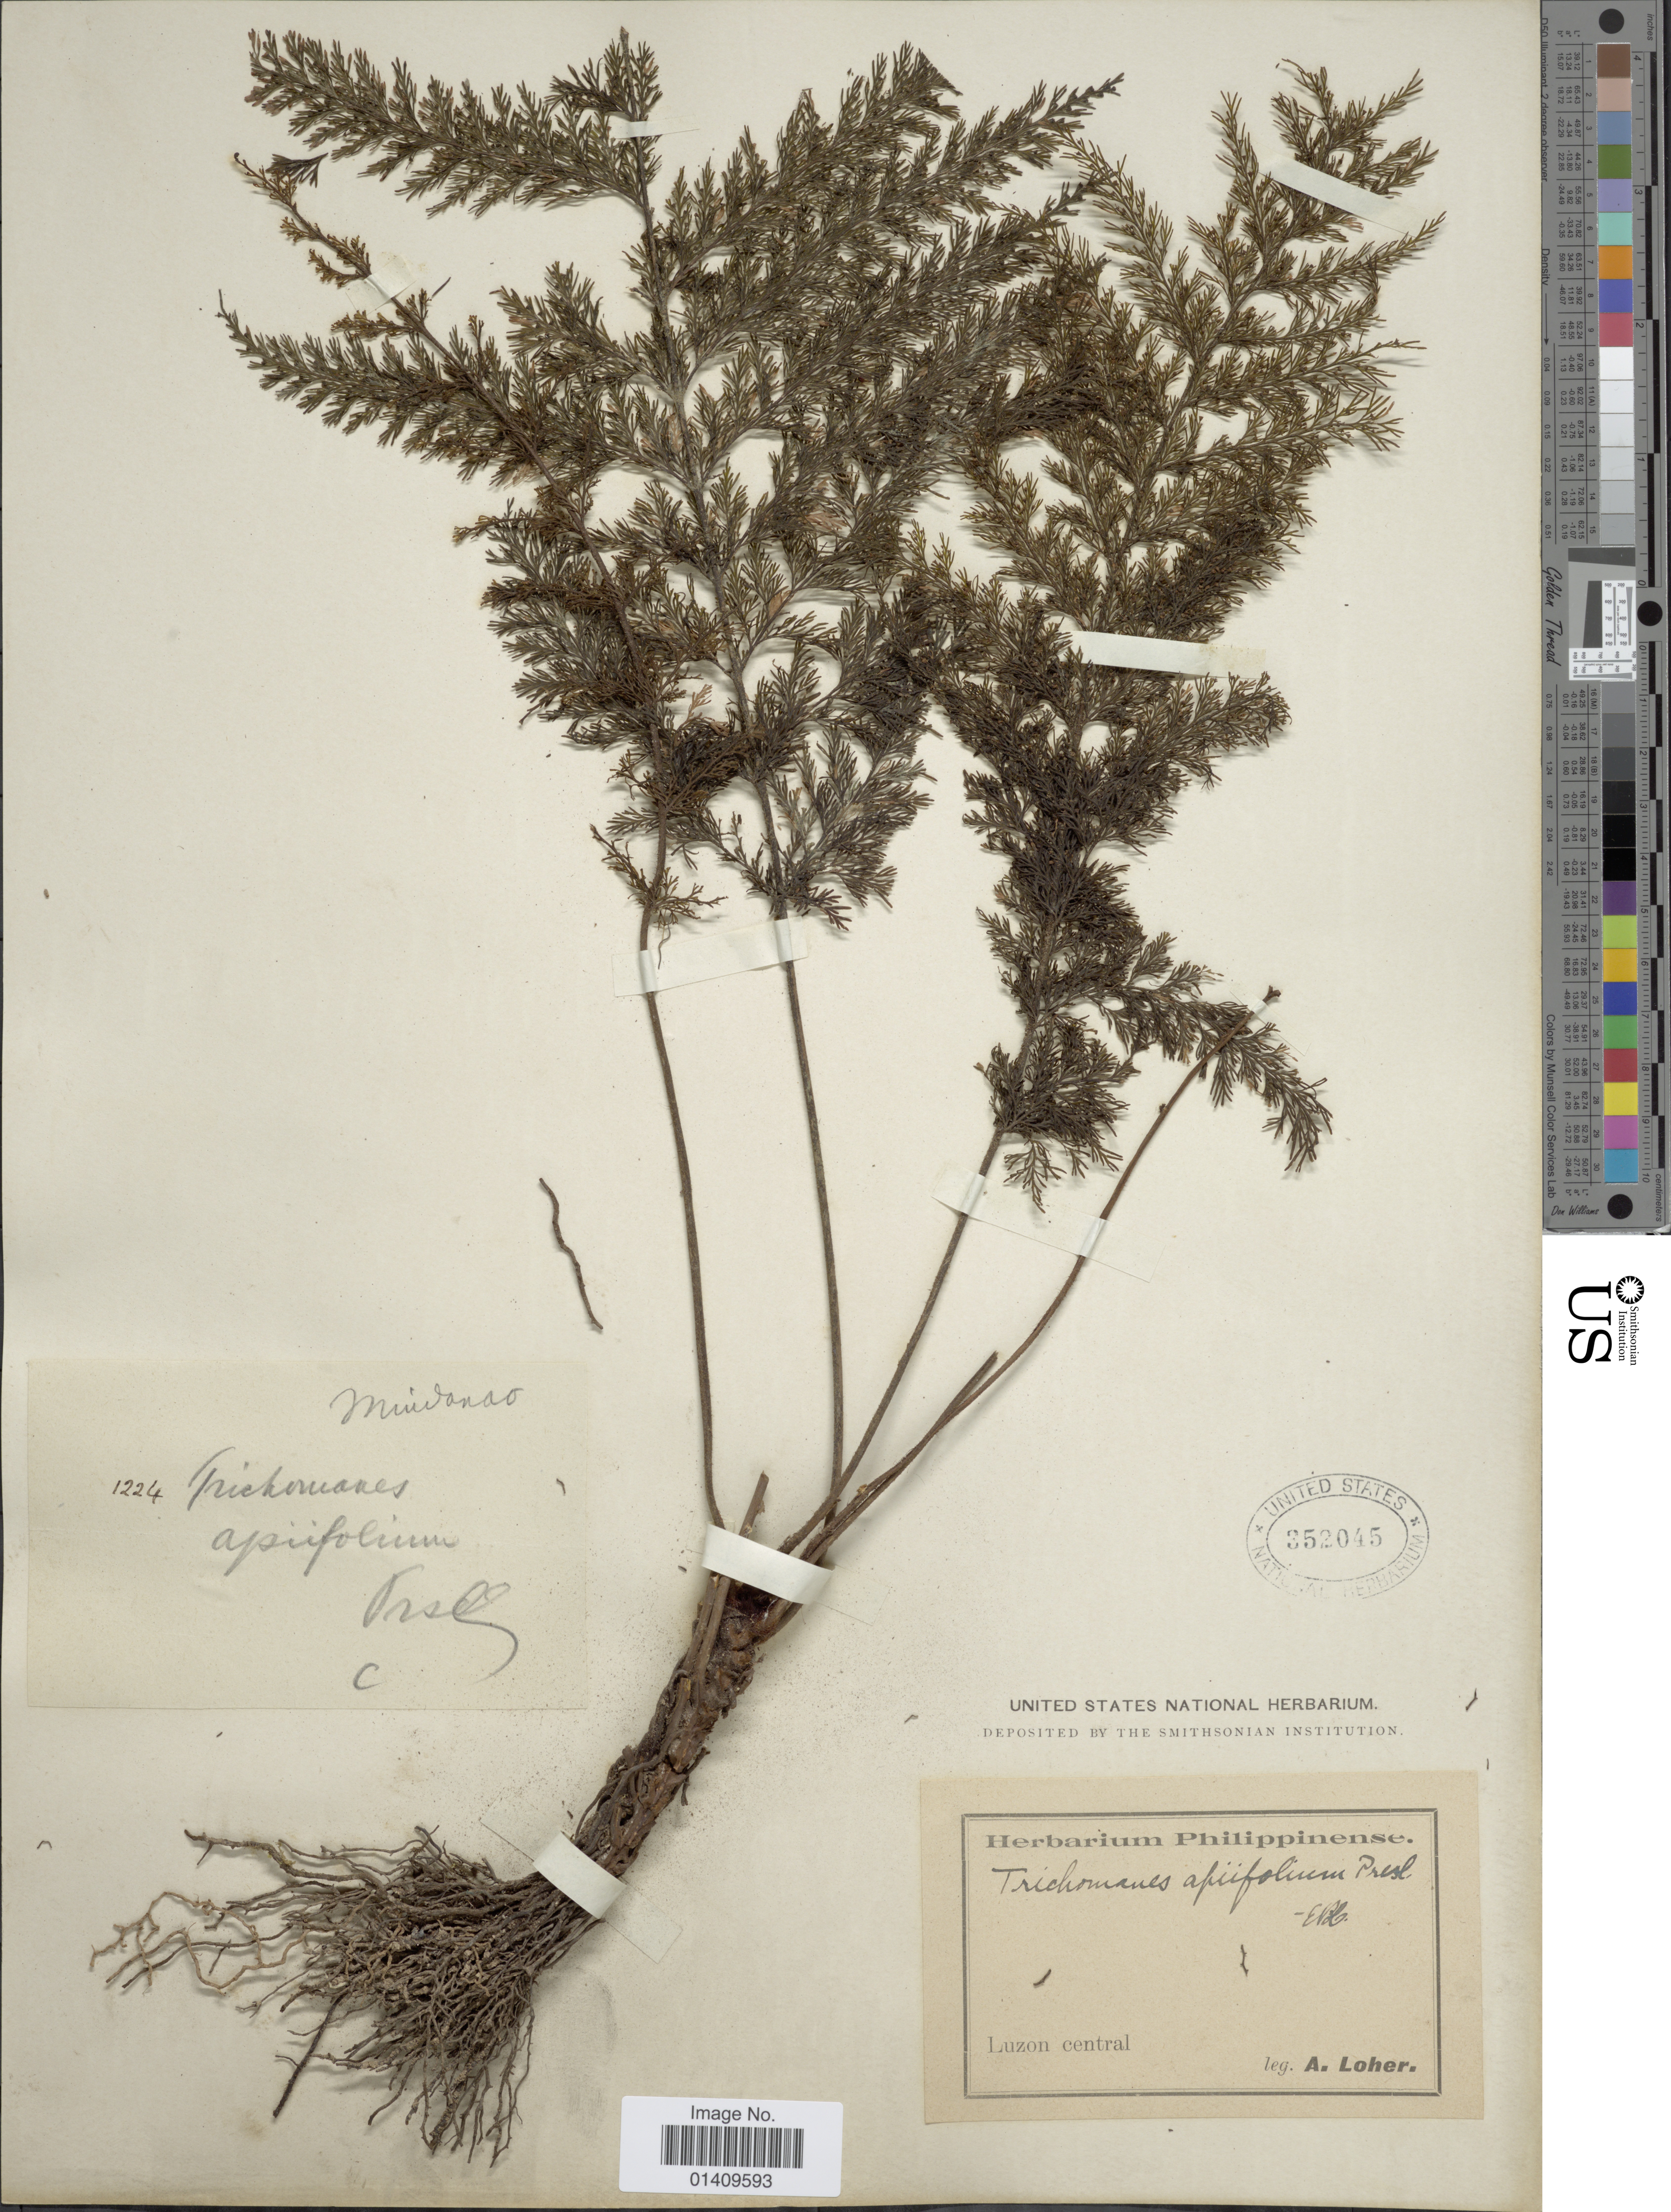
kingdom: Plantae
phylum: Tracheophyta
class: Polypodiopsida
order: Hymenophyllales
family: Hymenophyllaceae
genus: Callistopteris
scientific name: Callistopteris apiifolia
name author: (C. Presl) Copel.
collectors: A. Loher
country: Philippines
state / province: Central Luzon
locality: Luzon central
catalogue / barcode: US 352045